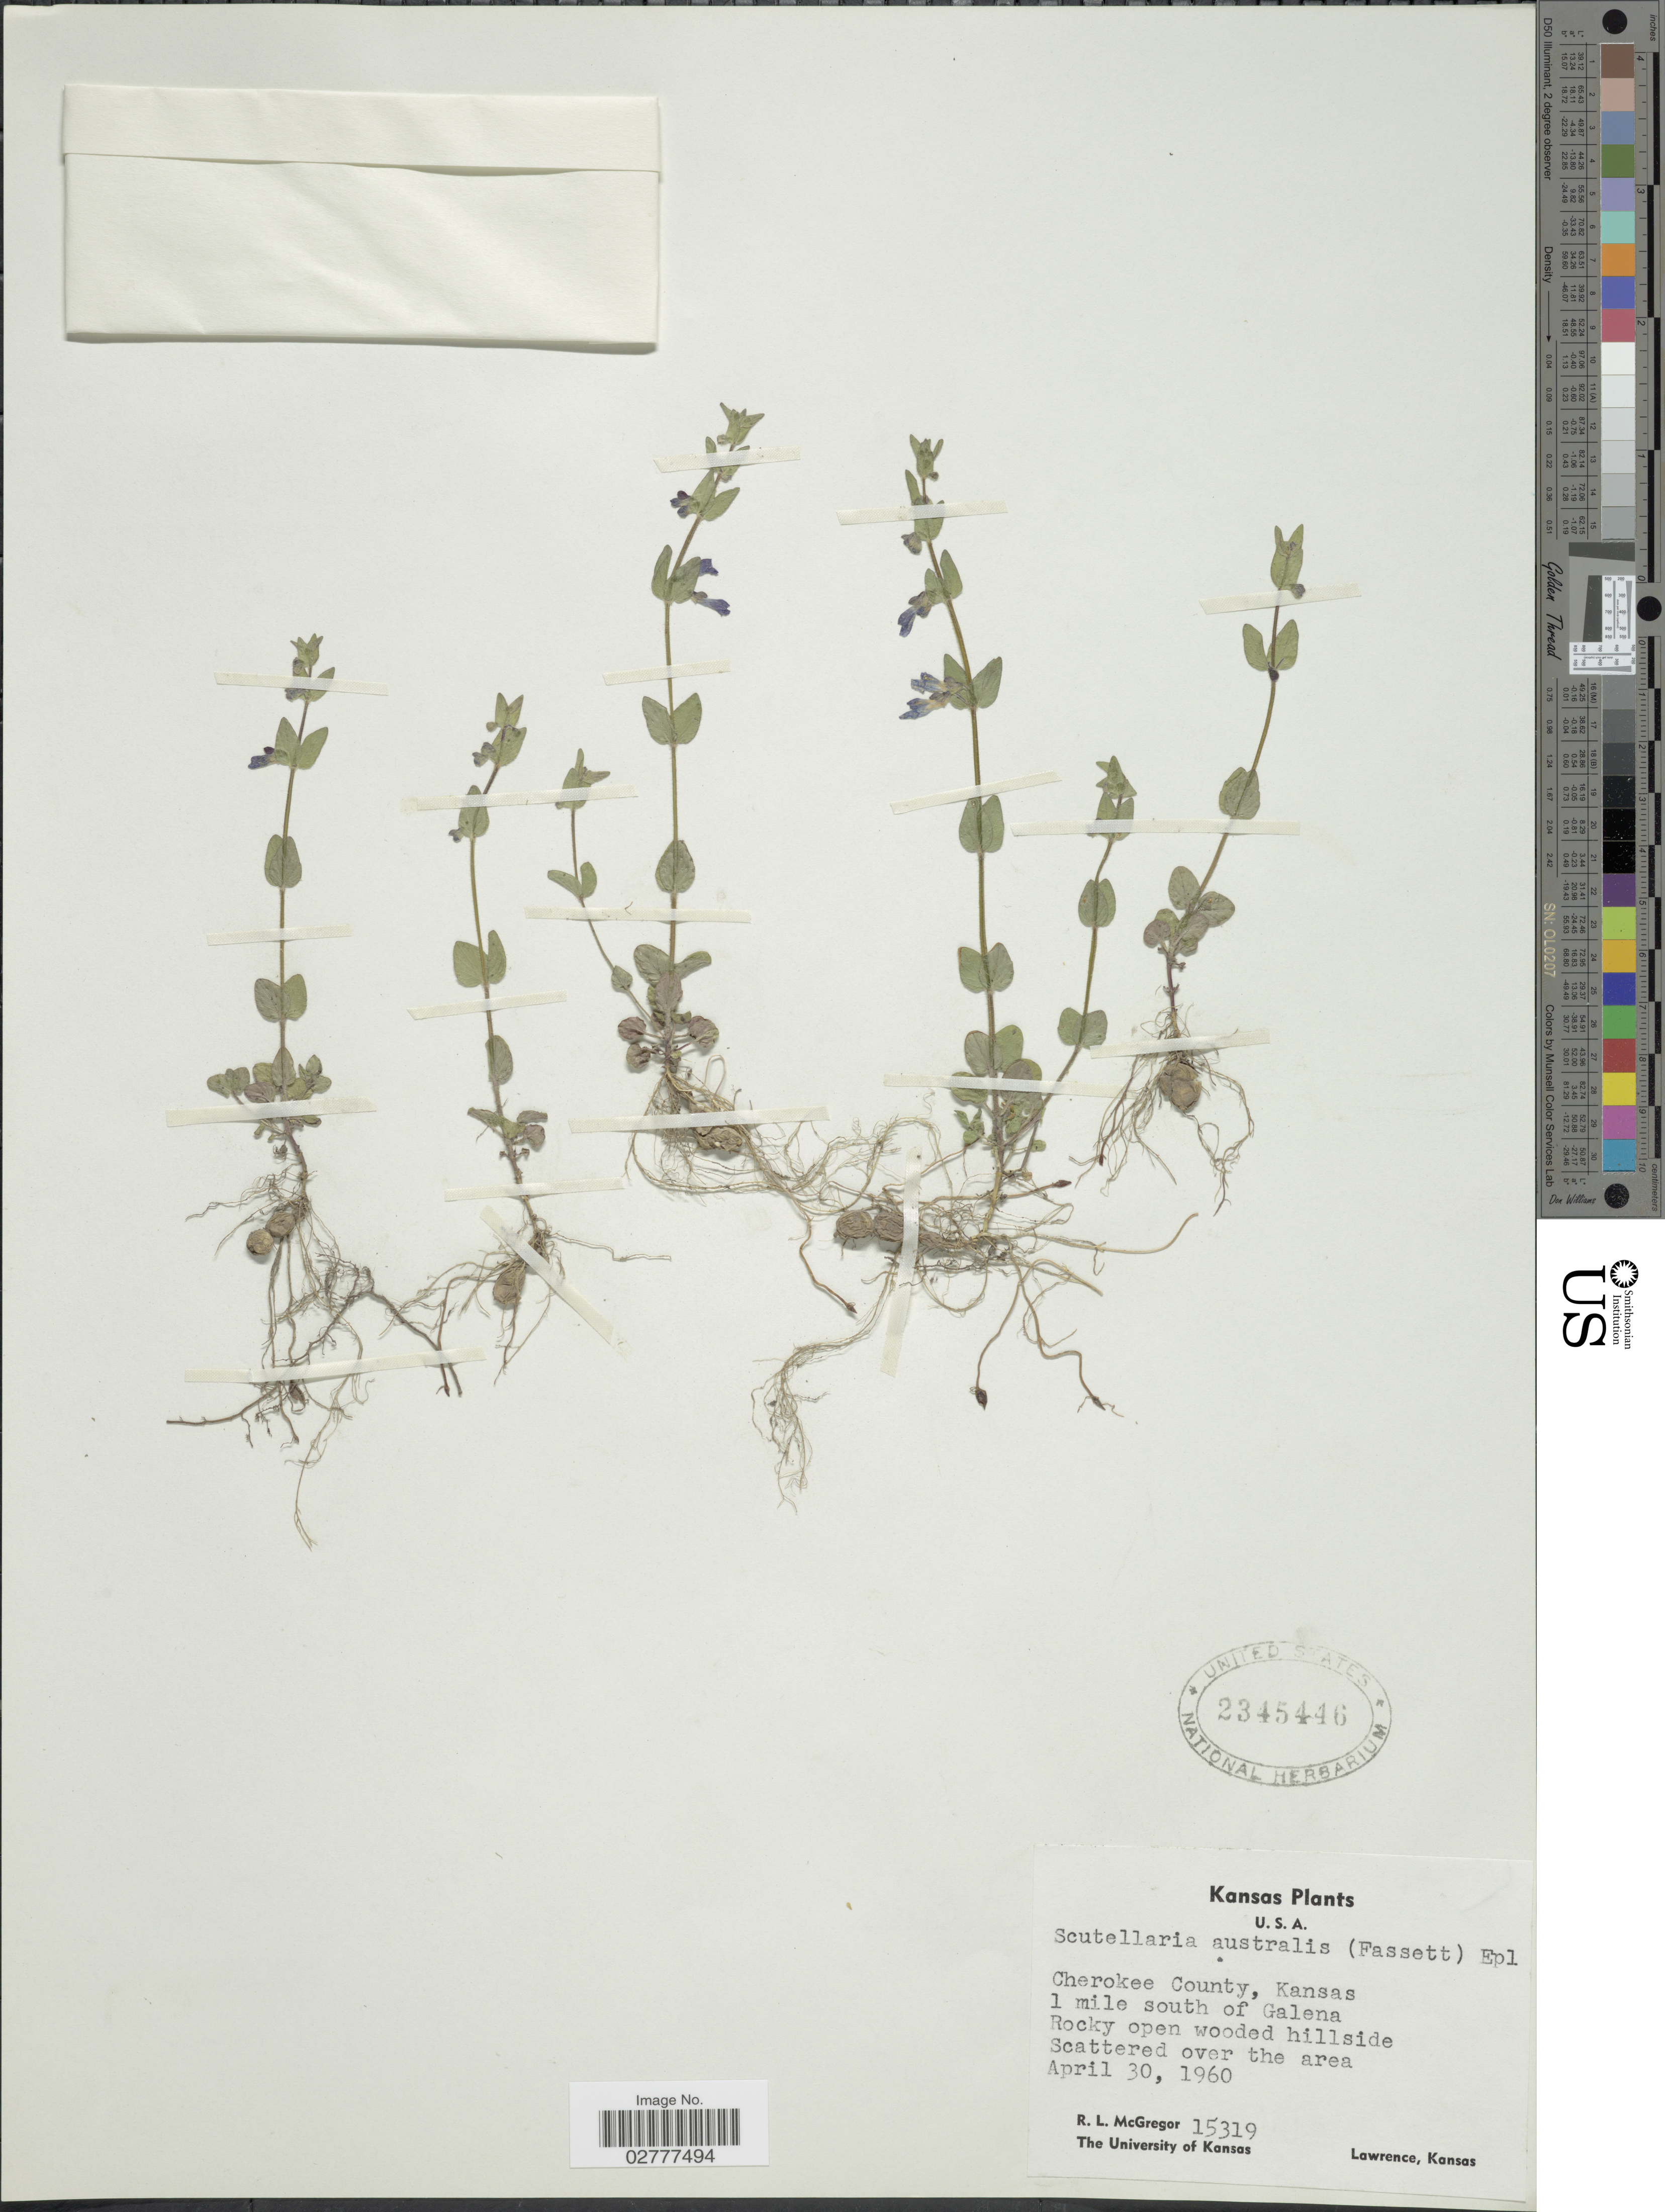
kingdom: Plantae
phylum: Tracheophyta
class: Magnoliopsida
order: Lamiales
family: Lamiaceae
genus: Scutellaria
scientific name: Scutellaria australis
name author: (Fassett) Epling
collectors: R. McGregor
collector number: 15319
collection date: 1960-04-30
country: United States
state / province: Kansas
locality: U.S.A., Cherokee County, 1 mile south of Galena.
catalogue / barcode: US 2345446